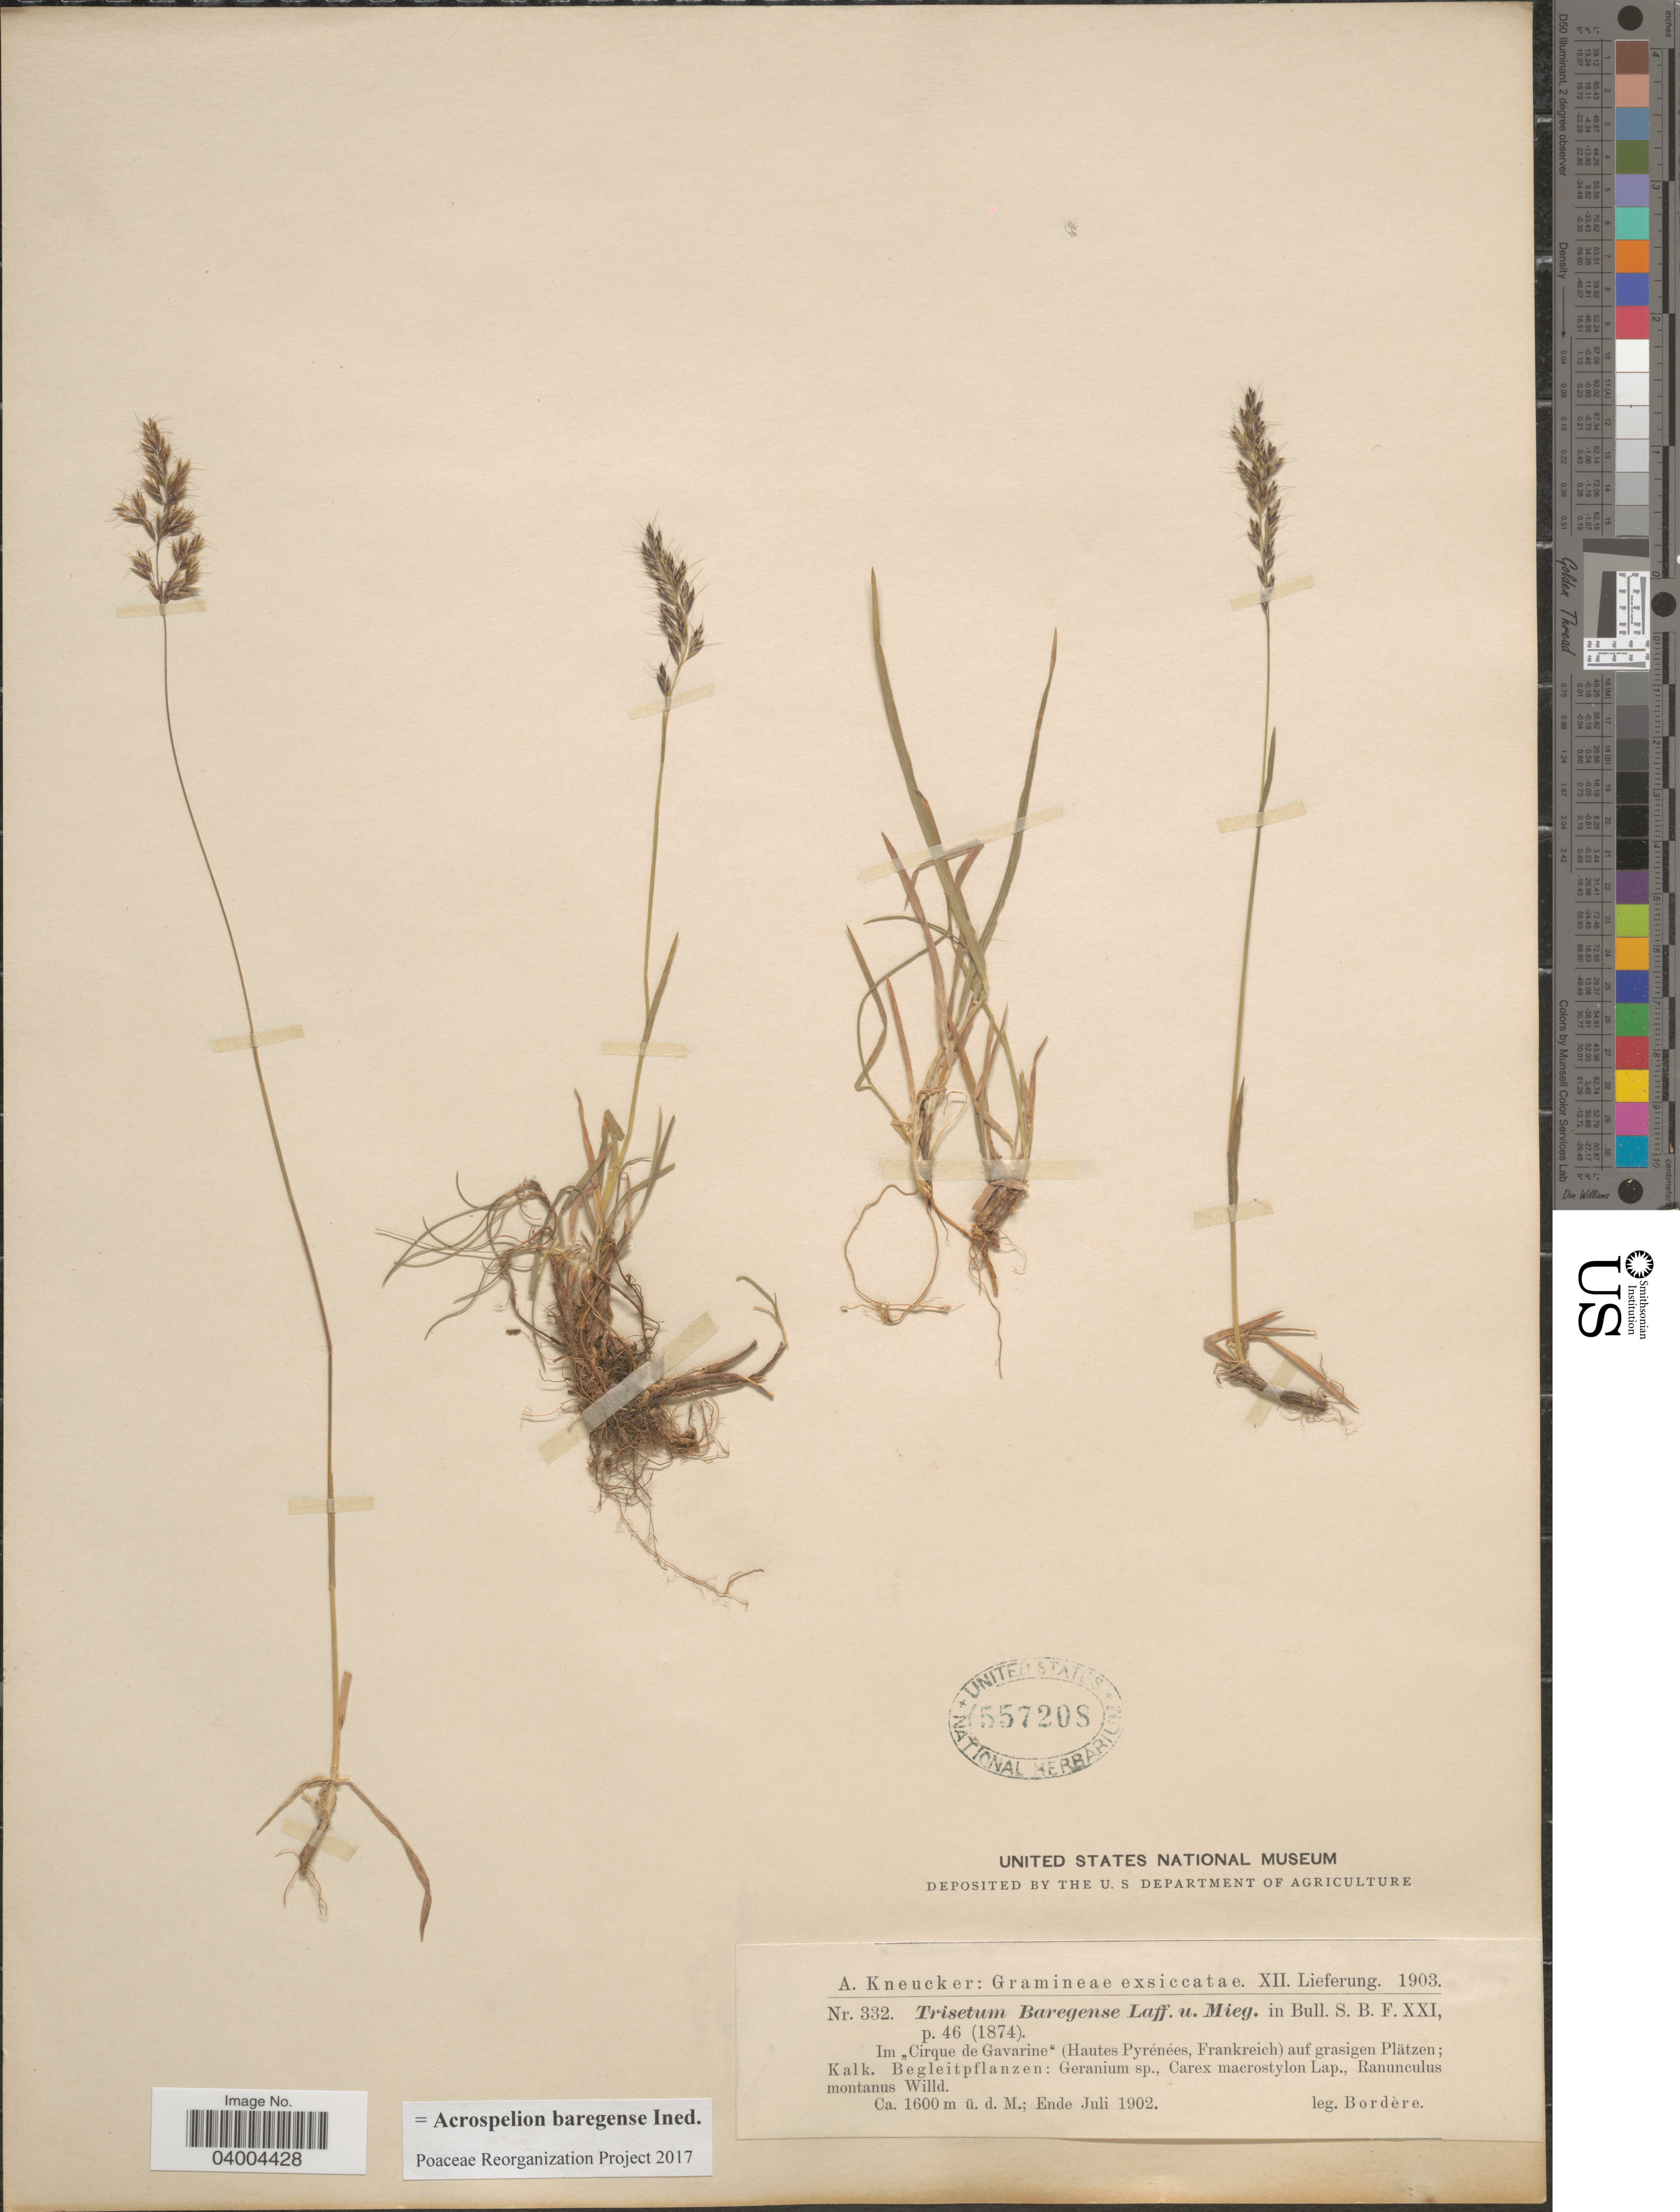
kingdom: Plantae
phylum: Tracheophyta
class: Liliopsida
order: Poales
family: Poaceae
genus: Acrospelion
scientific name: Acrospelion baregense ined.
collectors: -. Bordère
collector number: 332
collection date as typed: Ende Juli 1902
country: France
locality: Im "Cirque de Gavarine" (Hautes Pyrénées, Frankreich) auf grasigen Plätzen; Kalk.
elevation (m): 1600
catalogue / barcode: US 557208